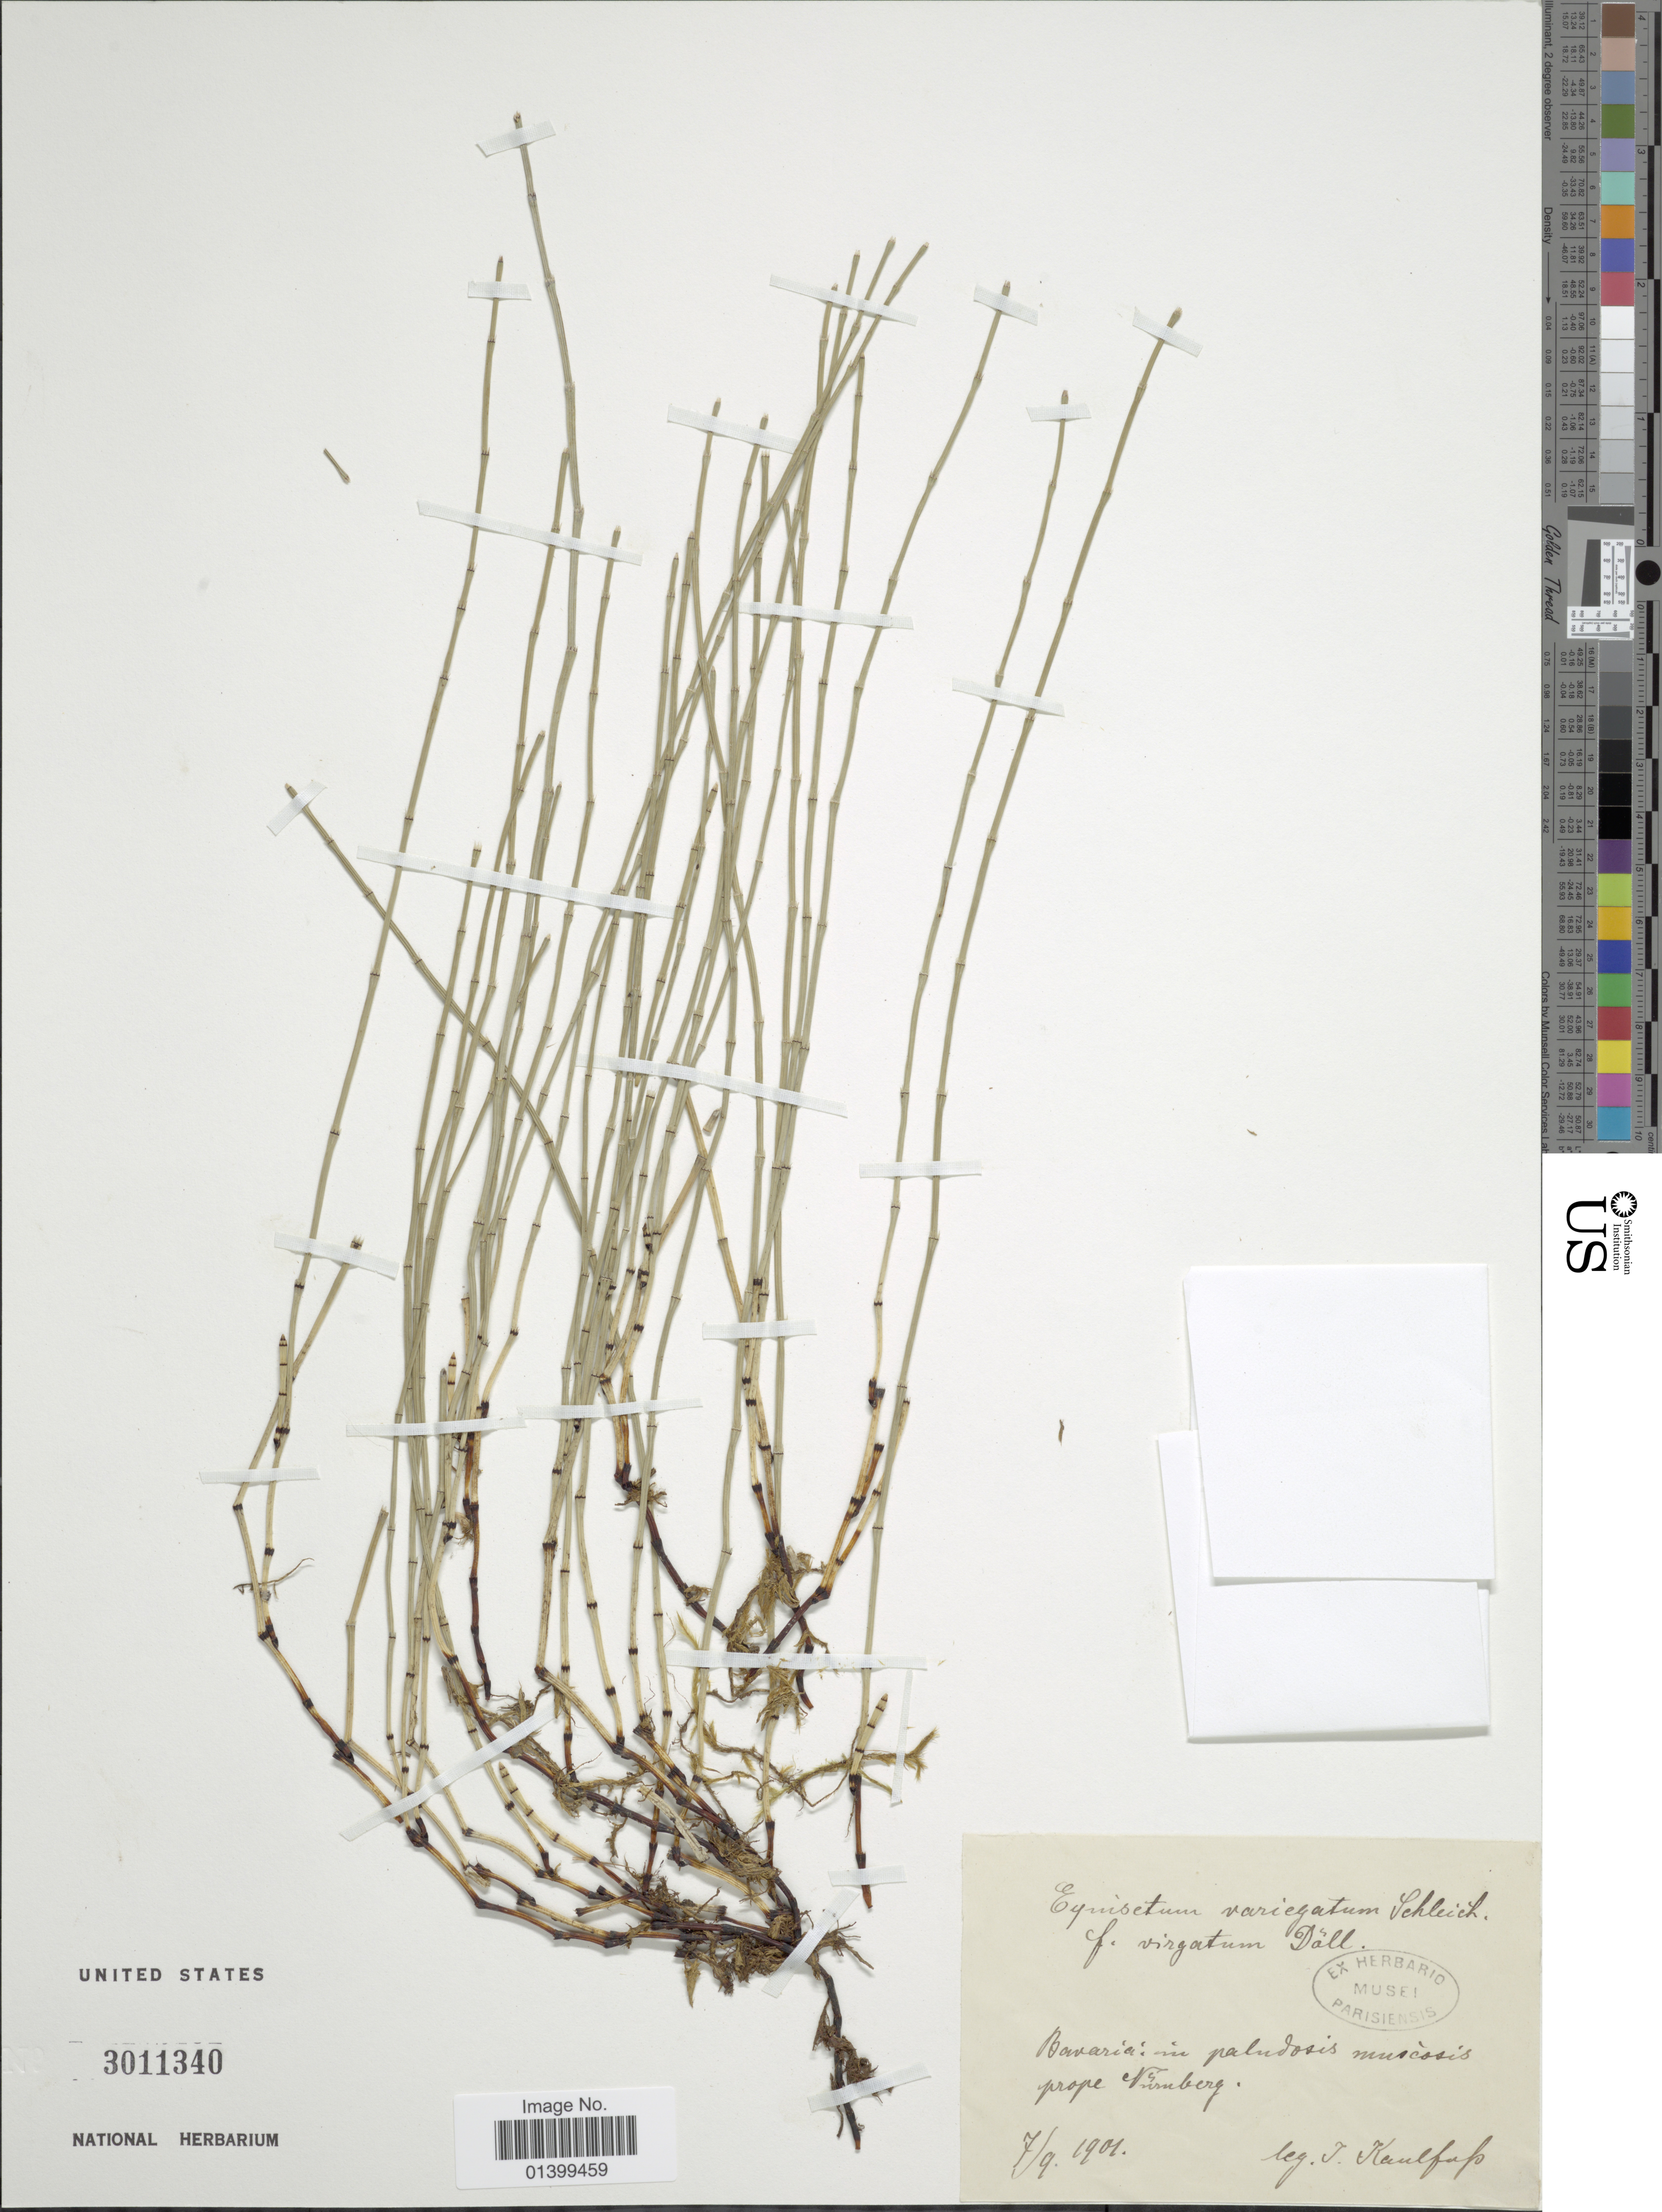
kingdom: Plantae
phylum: Tracheophyta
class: Polypodiopsida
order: Equisetales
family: Equisetaceae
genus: Equisetum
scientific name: Equisetum variegatum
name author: Schleich. ex F. Weber & D. Mohr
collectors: J. S. Kaulfuss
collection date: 1901-09-07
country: Germany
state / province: Bayern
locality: Bavaria: in paludosis muscosis prope Nirmeberg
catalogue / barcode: US 3011340